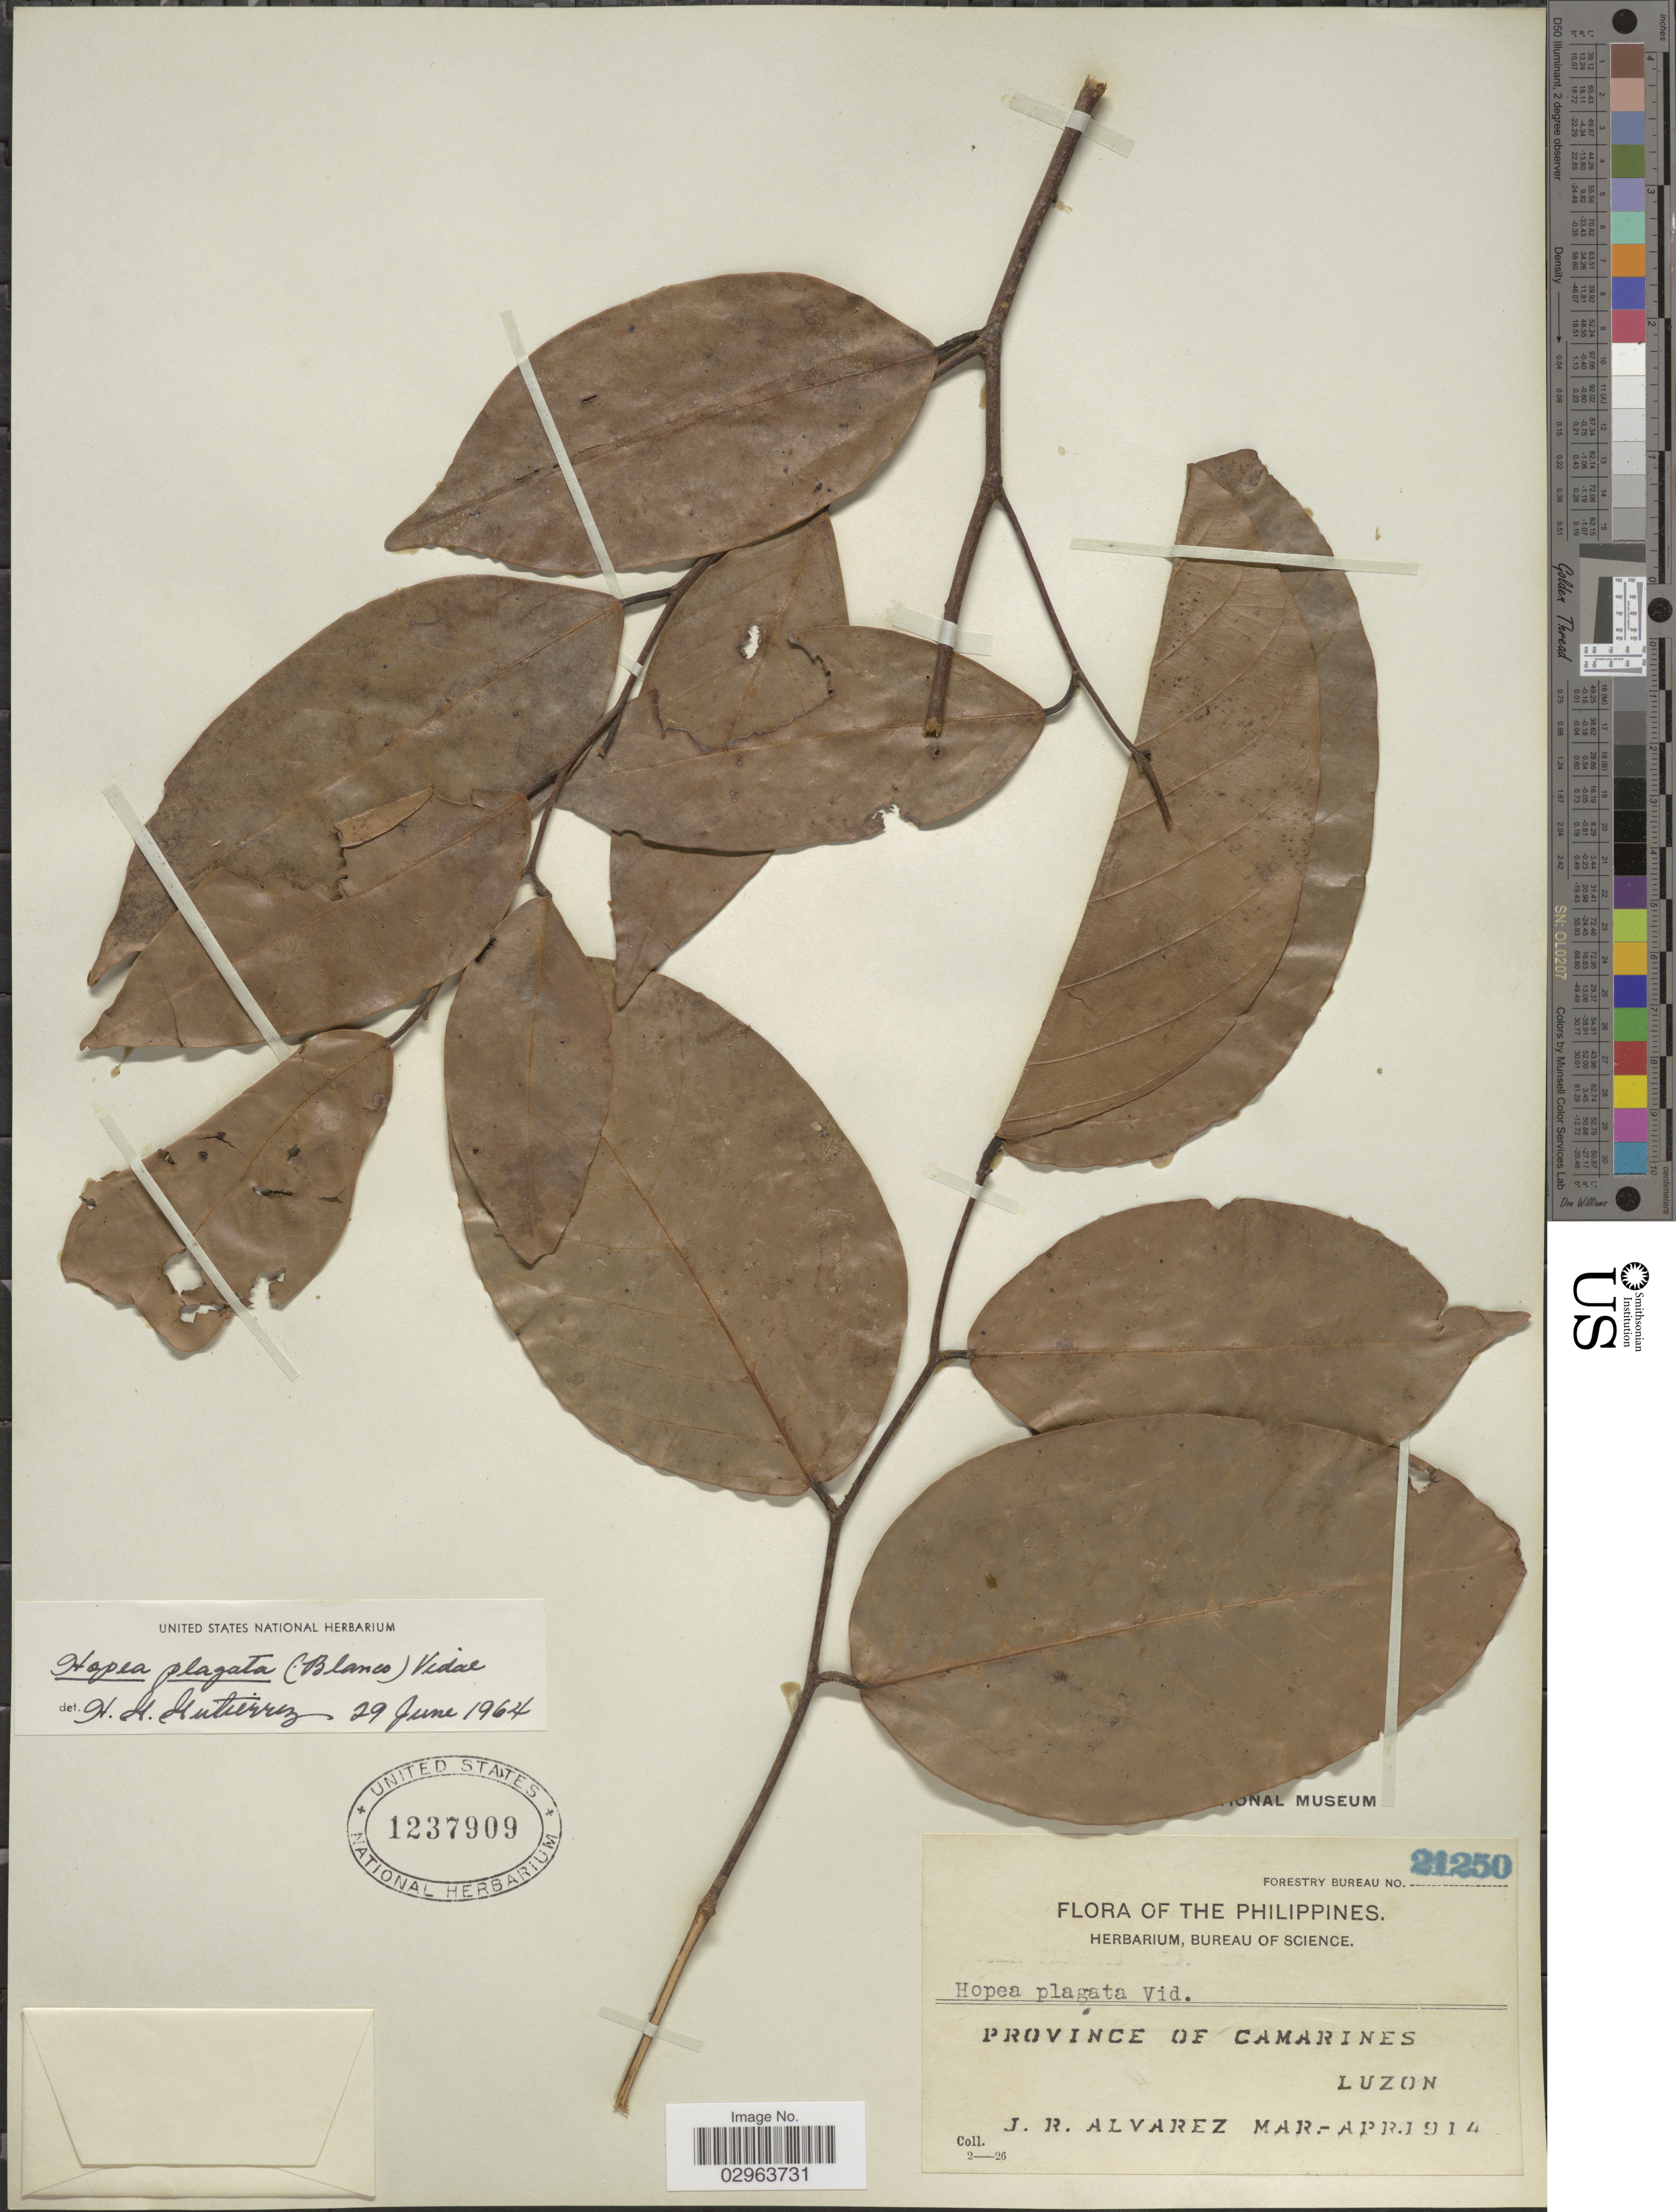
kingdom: Plantae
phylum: Tracheophyta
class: Magnoliopsida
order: Malvales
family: Dipterocarpaceae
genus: Hopea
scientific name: Hopea plagata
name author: (Blanco) Vidal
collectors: J. Alvarez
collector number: Forestry Bureau 21250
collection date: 1914-03/1914-04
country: Philippines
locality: Province of Camarines Luzon.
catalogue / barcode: US 1237909